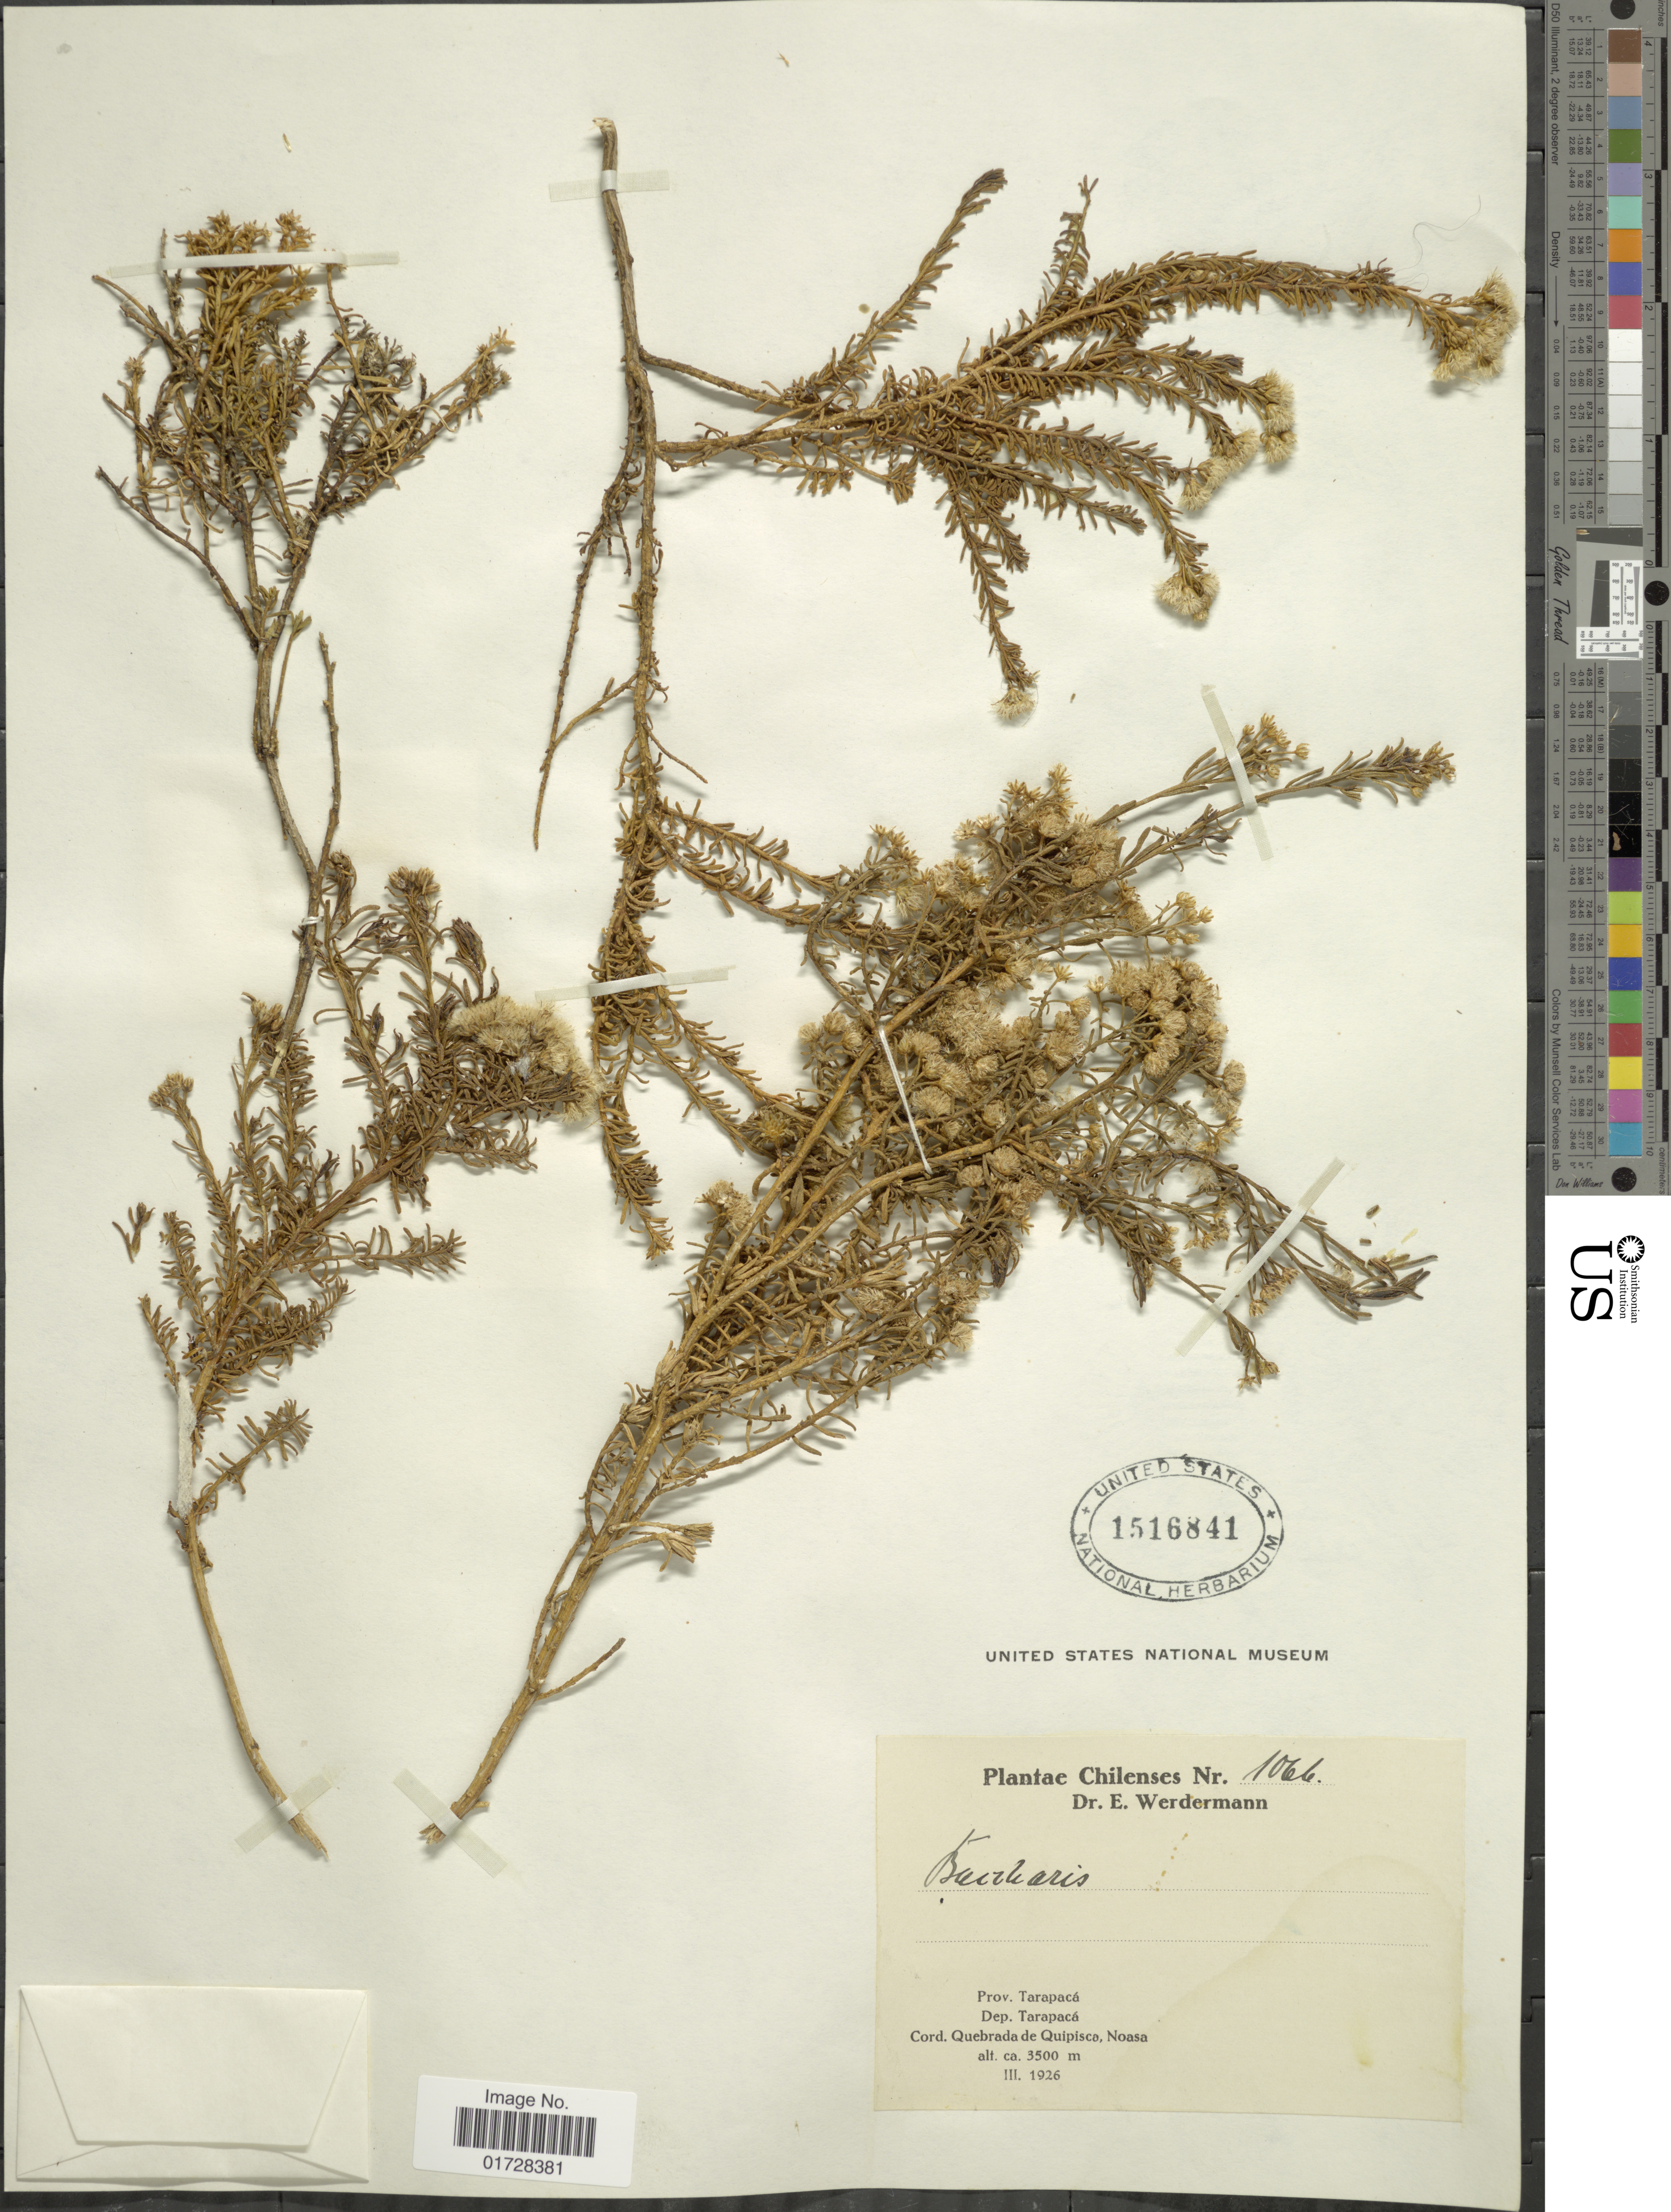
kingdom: Plantae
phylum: Tracheophyta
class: Magnoliopsida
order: Asterales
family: Asteraceae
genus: Baccharis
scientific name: Baccharis sp.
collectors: E. Werdermann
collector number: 1066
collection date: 1926-03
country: Chile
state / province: Tarapacá (I)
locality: Dep. Tarapaca, Cord. Quebrada de Quipisco, Noasa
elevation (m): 3500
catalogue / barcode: US 1516841